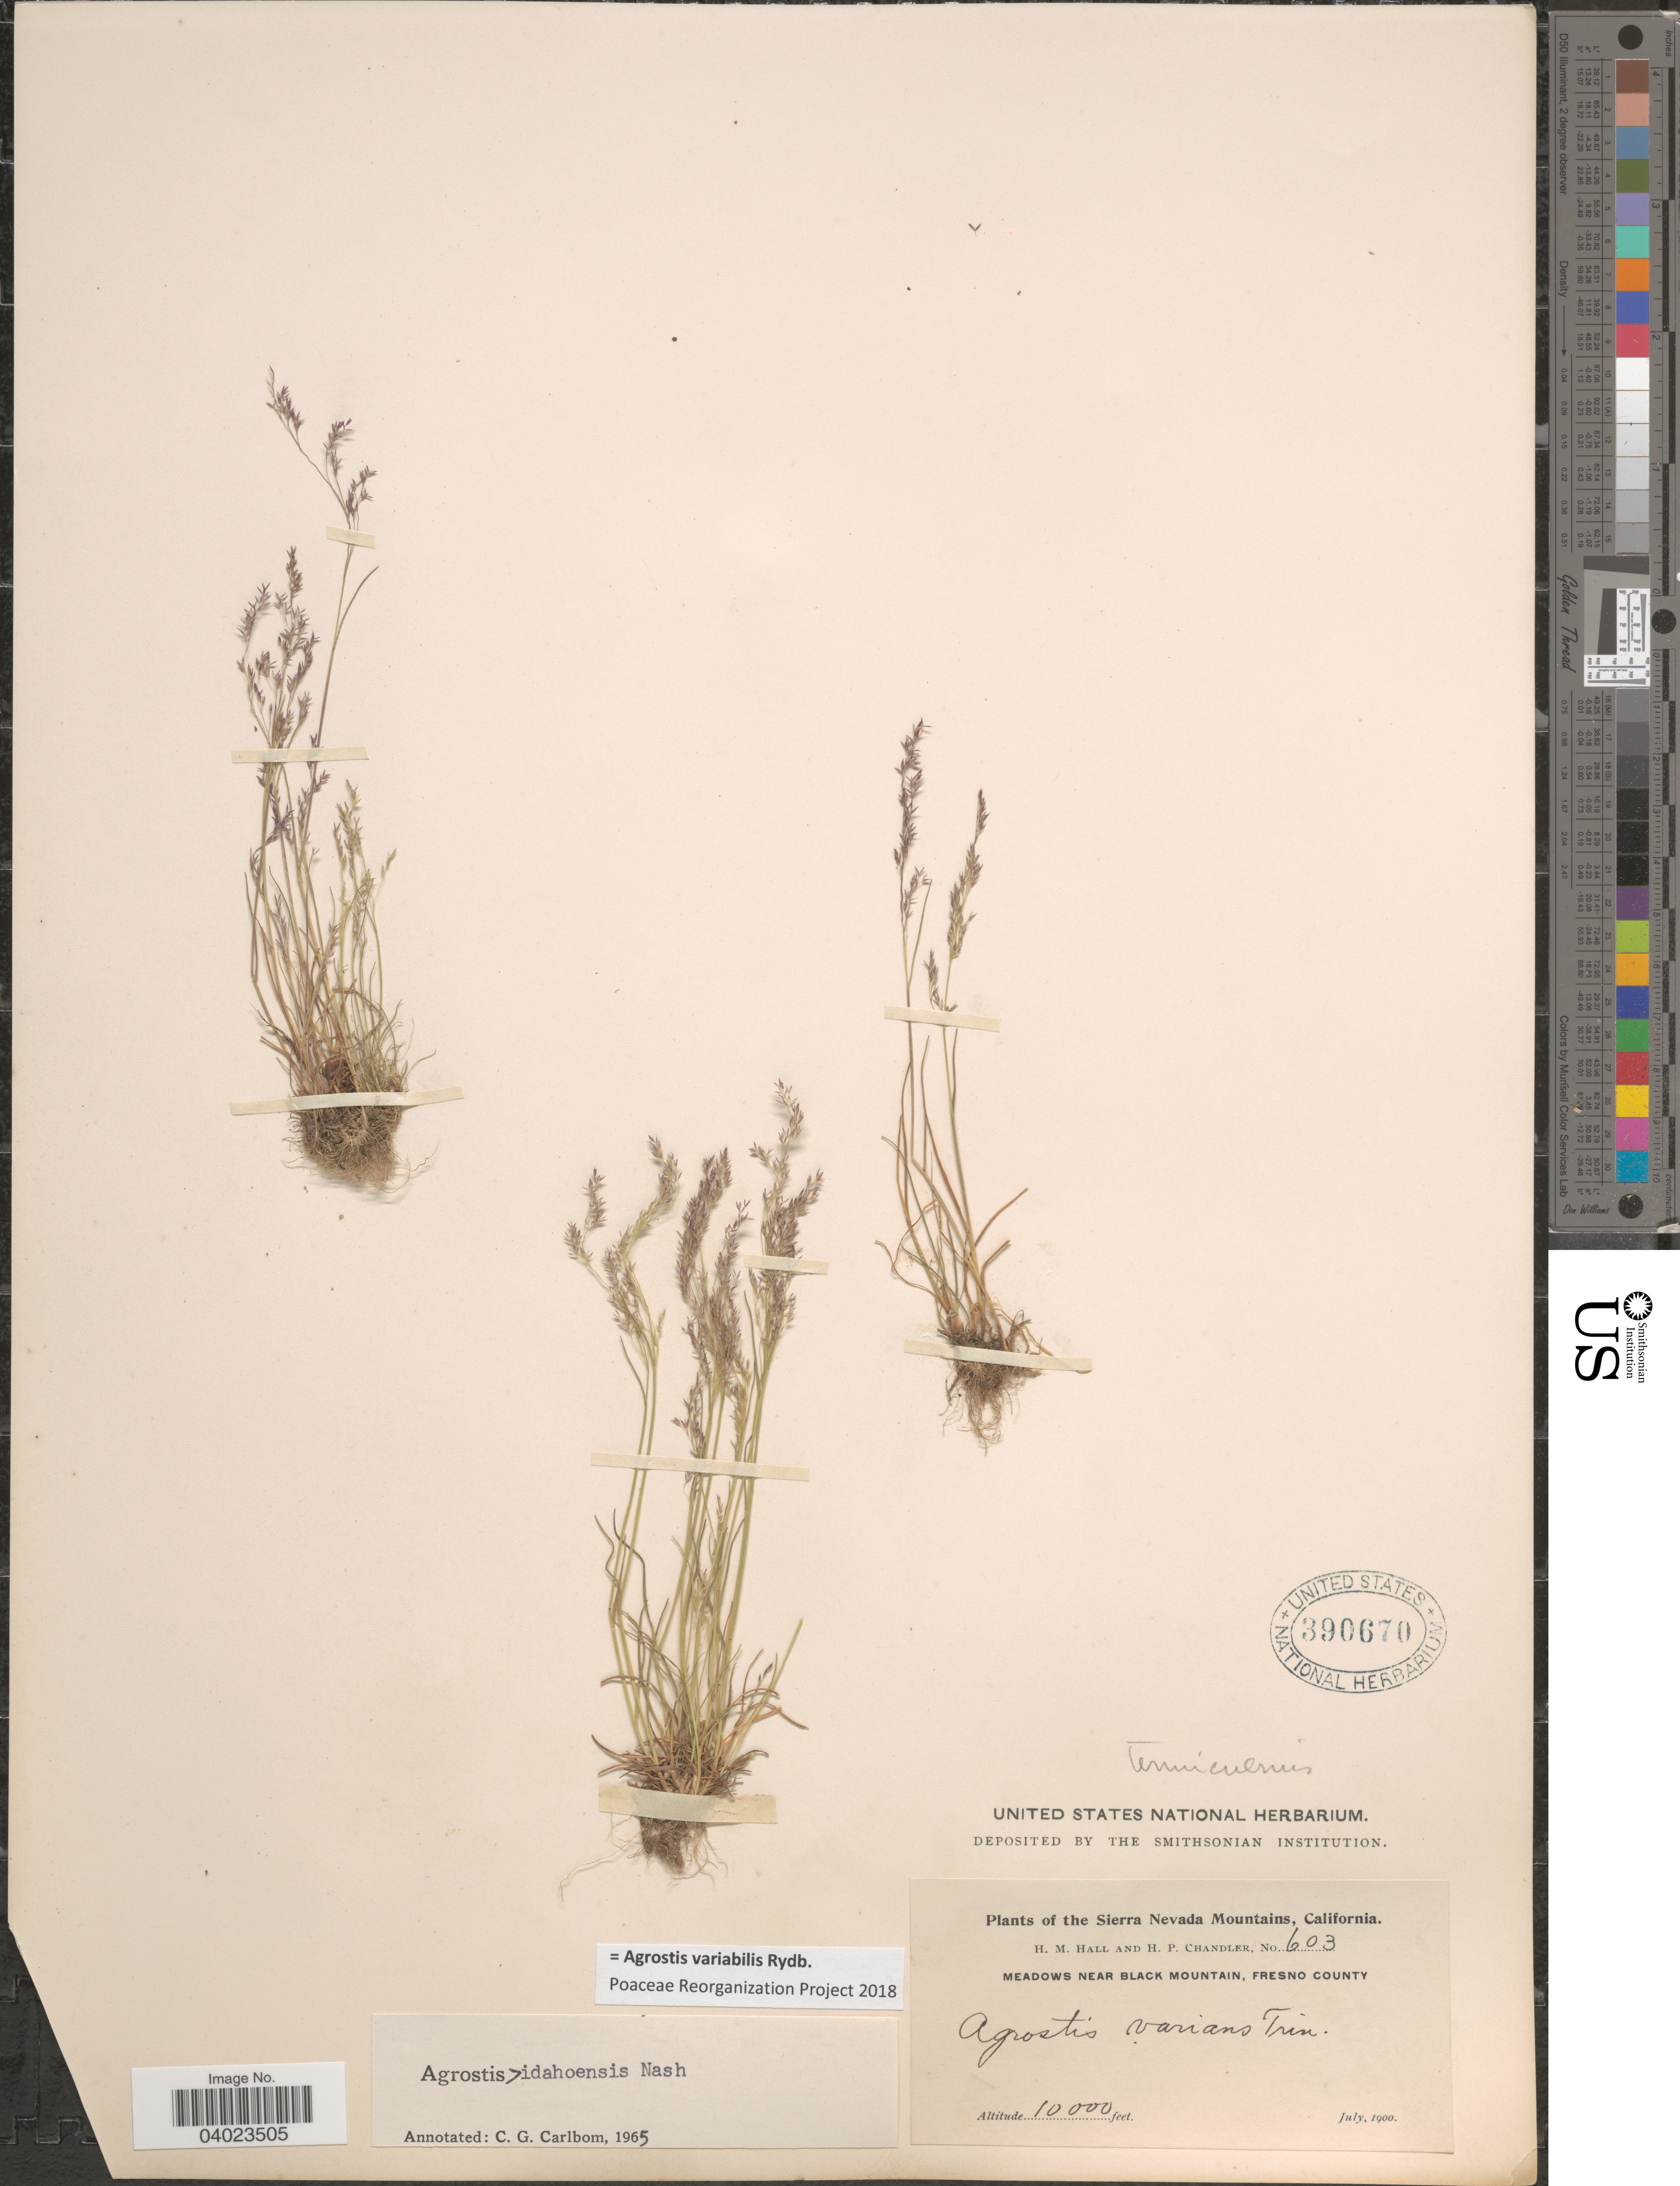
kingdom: Plantae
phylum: Tracheophyta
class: Liliopsida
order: Poales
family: Poaceae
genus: Agrostis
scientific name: Agrostis variabilis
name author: Rydb.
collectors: H. M. Hall & H. Chandler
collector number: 603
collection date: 1900-07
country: United States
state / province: California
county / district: Fresno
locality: The Sierra Nevada Mountains. Meadows near Black Mountain, Fresno County.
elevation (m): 3048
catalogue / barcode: US 390670